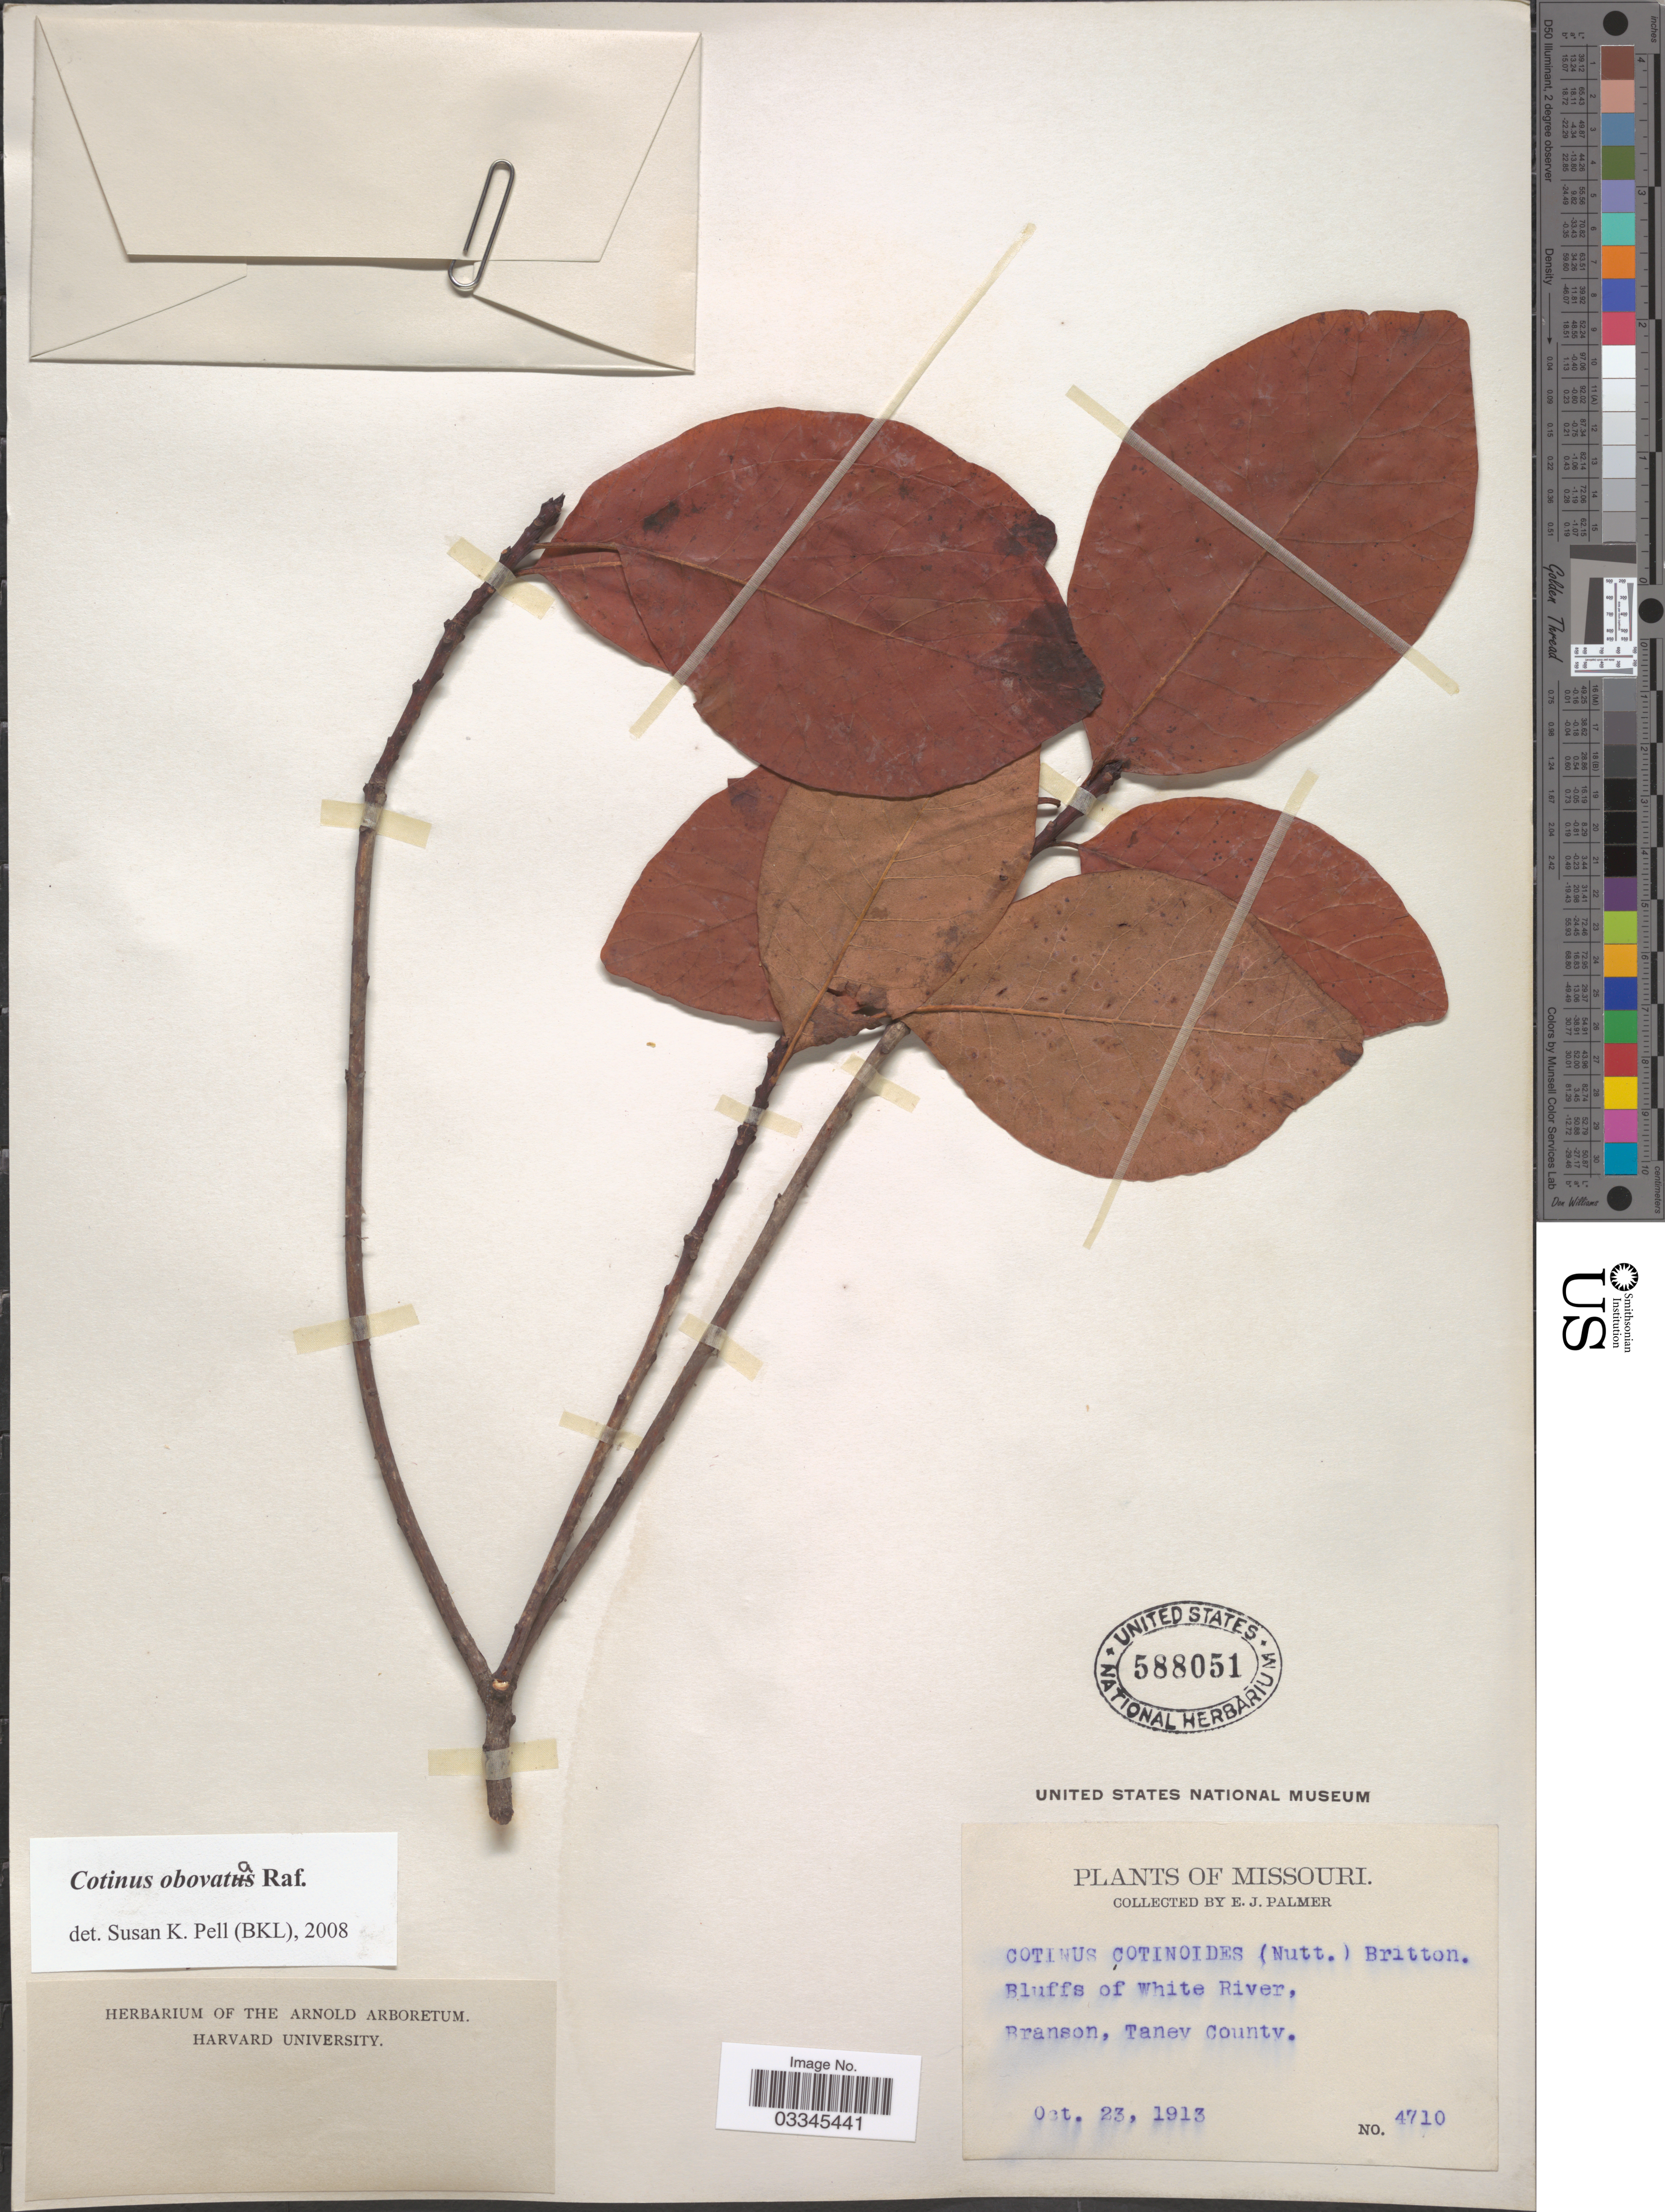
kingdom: Plantae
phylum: Tracheophyta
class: Magnoliopsida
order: Sapindales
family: Anacardiaceae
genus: Cotinus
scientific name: Cotinus obovatus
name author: Raf.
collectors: E. J. Palmer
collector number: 4710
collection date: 1913-10-23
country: United States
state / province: Missouri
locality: Bluffs of White River, Branson, Taney County.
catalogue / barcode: US 588051